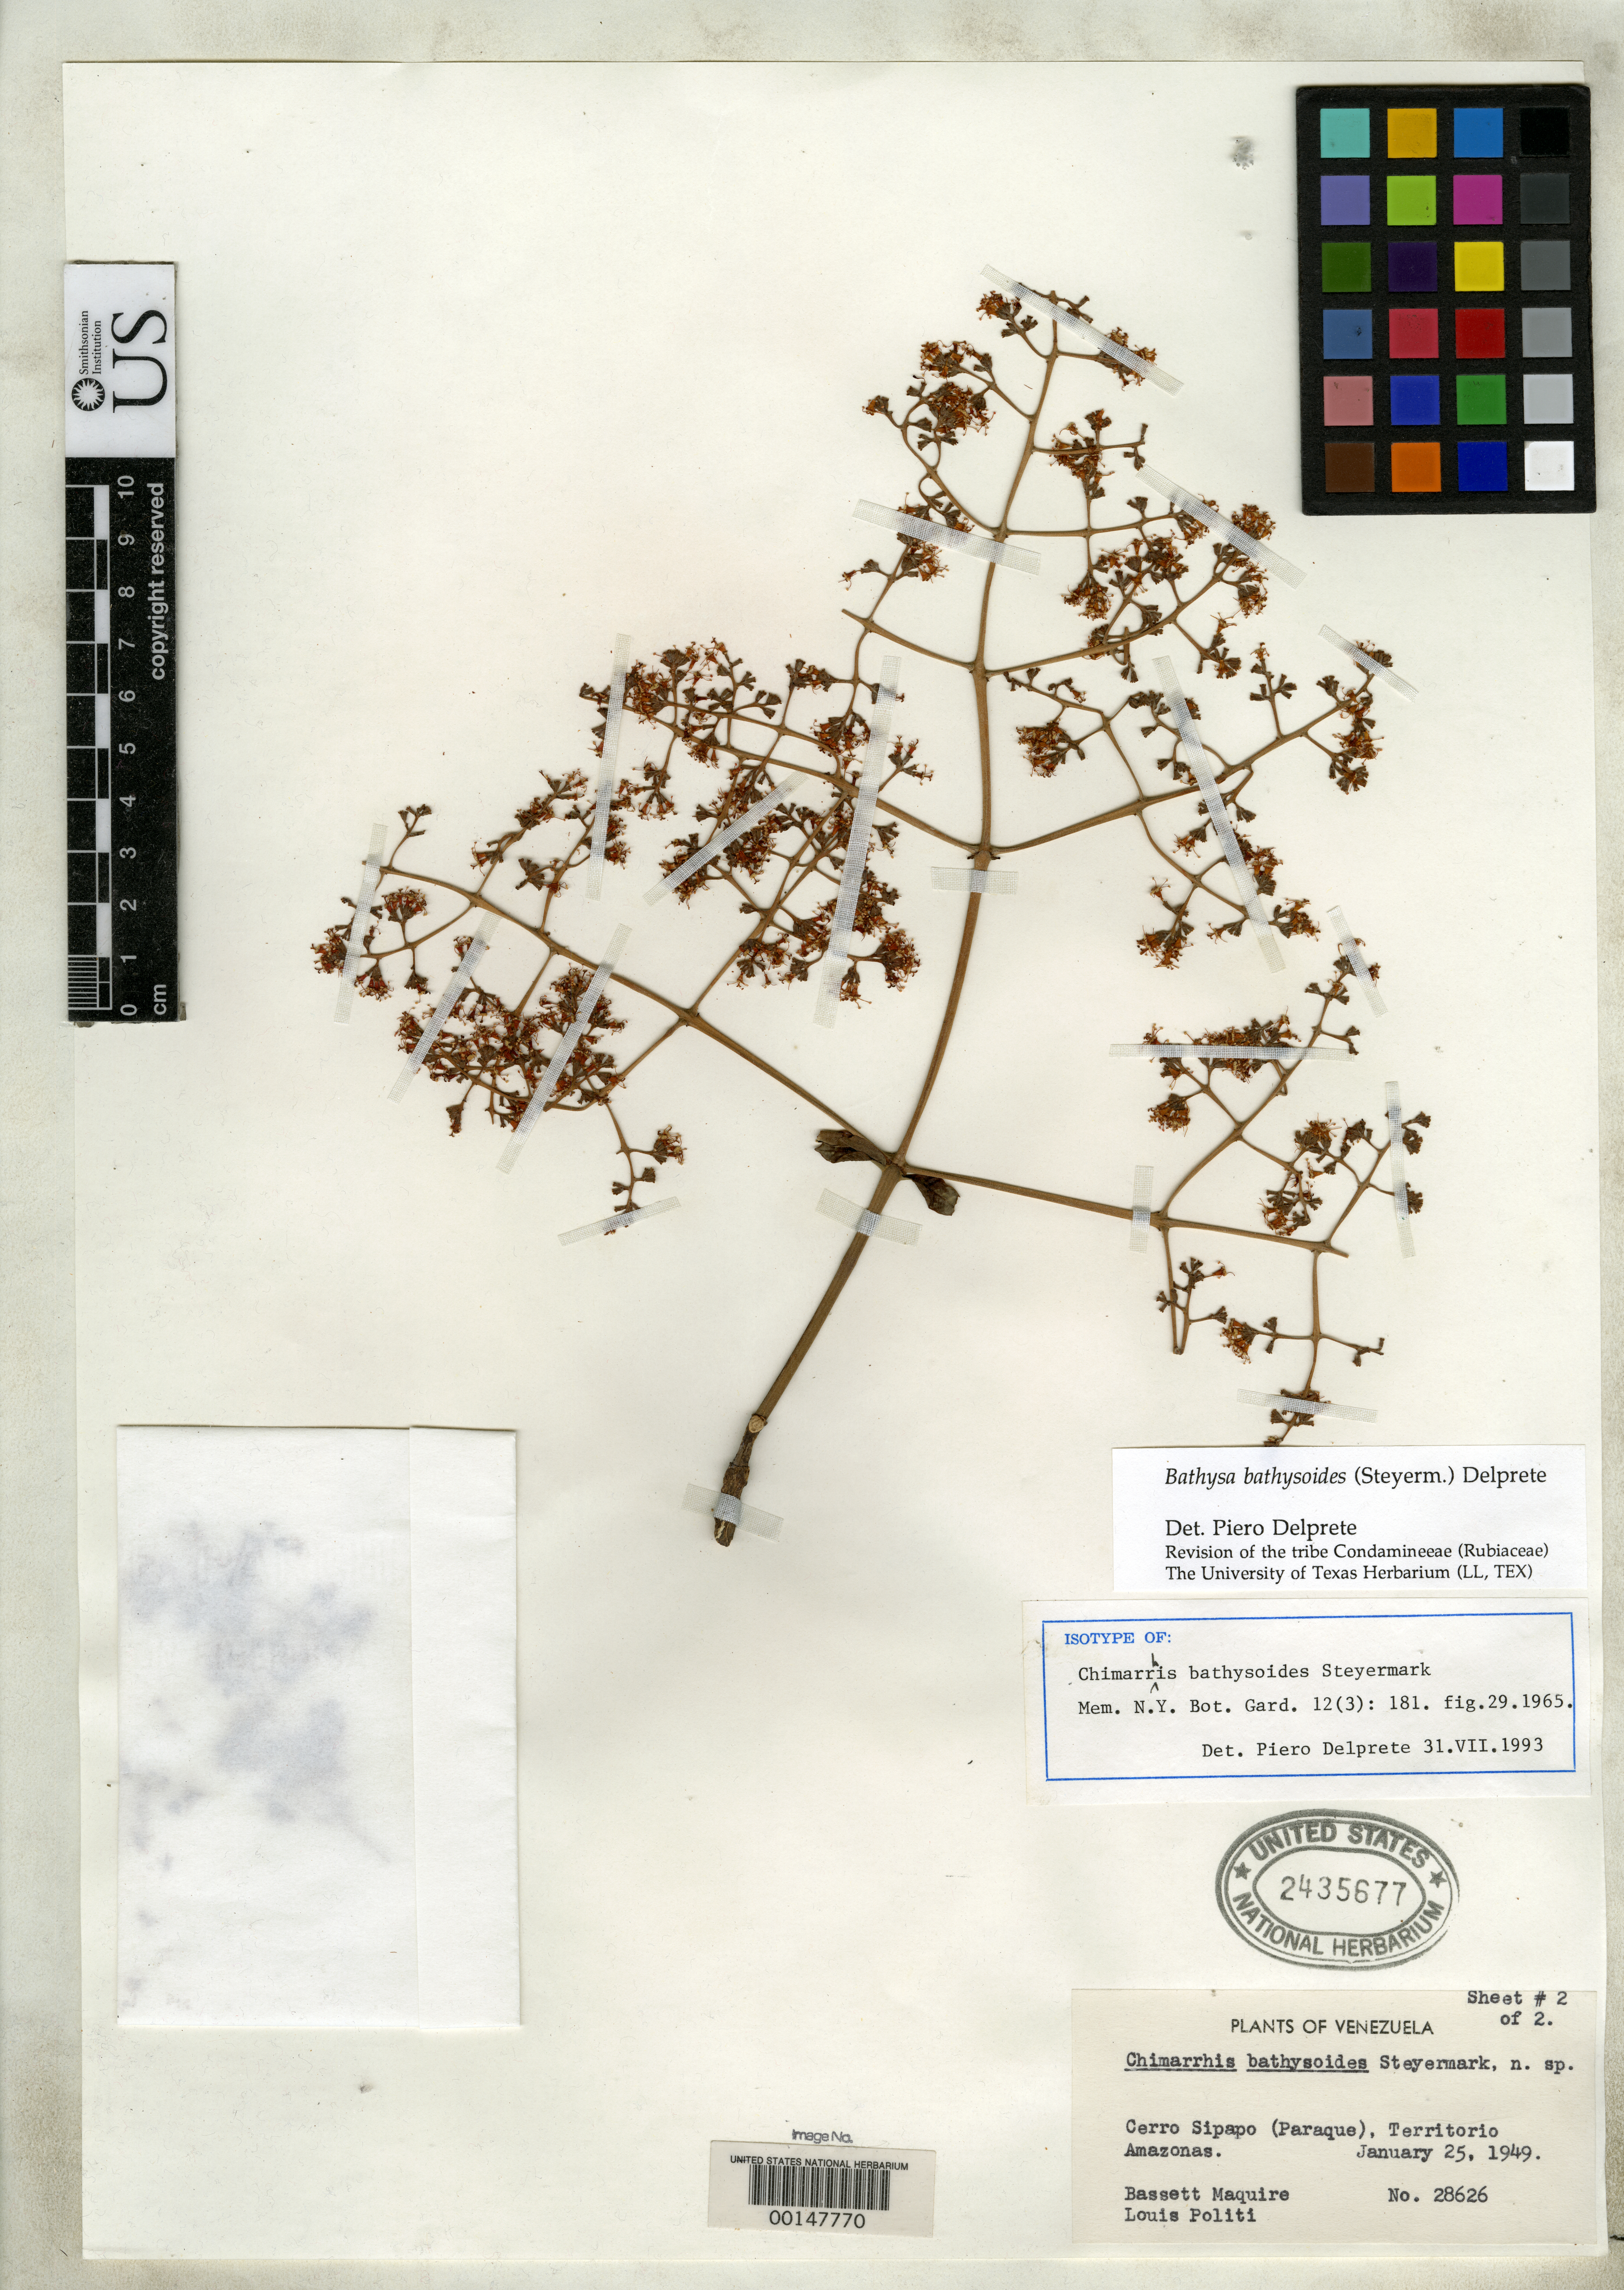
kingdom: Plantae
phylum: Tracheophyta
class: Magnoliopsida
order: Gentianales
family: Rubiaceae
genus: Chimarrhis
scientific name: Chimarrhis bathysoides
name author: Steyerm.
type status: Isotype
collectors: B. Maguire & L. Politi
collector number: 28626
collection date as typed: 25 Jan 1949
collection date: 1949-01-25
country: Venezuela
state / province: Amazonas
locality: Base camp, Cerro Sipapo.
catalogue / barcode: US 2435677